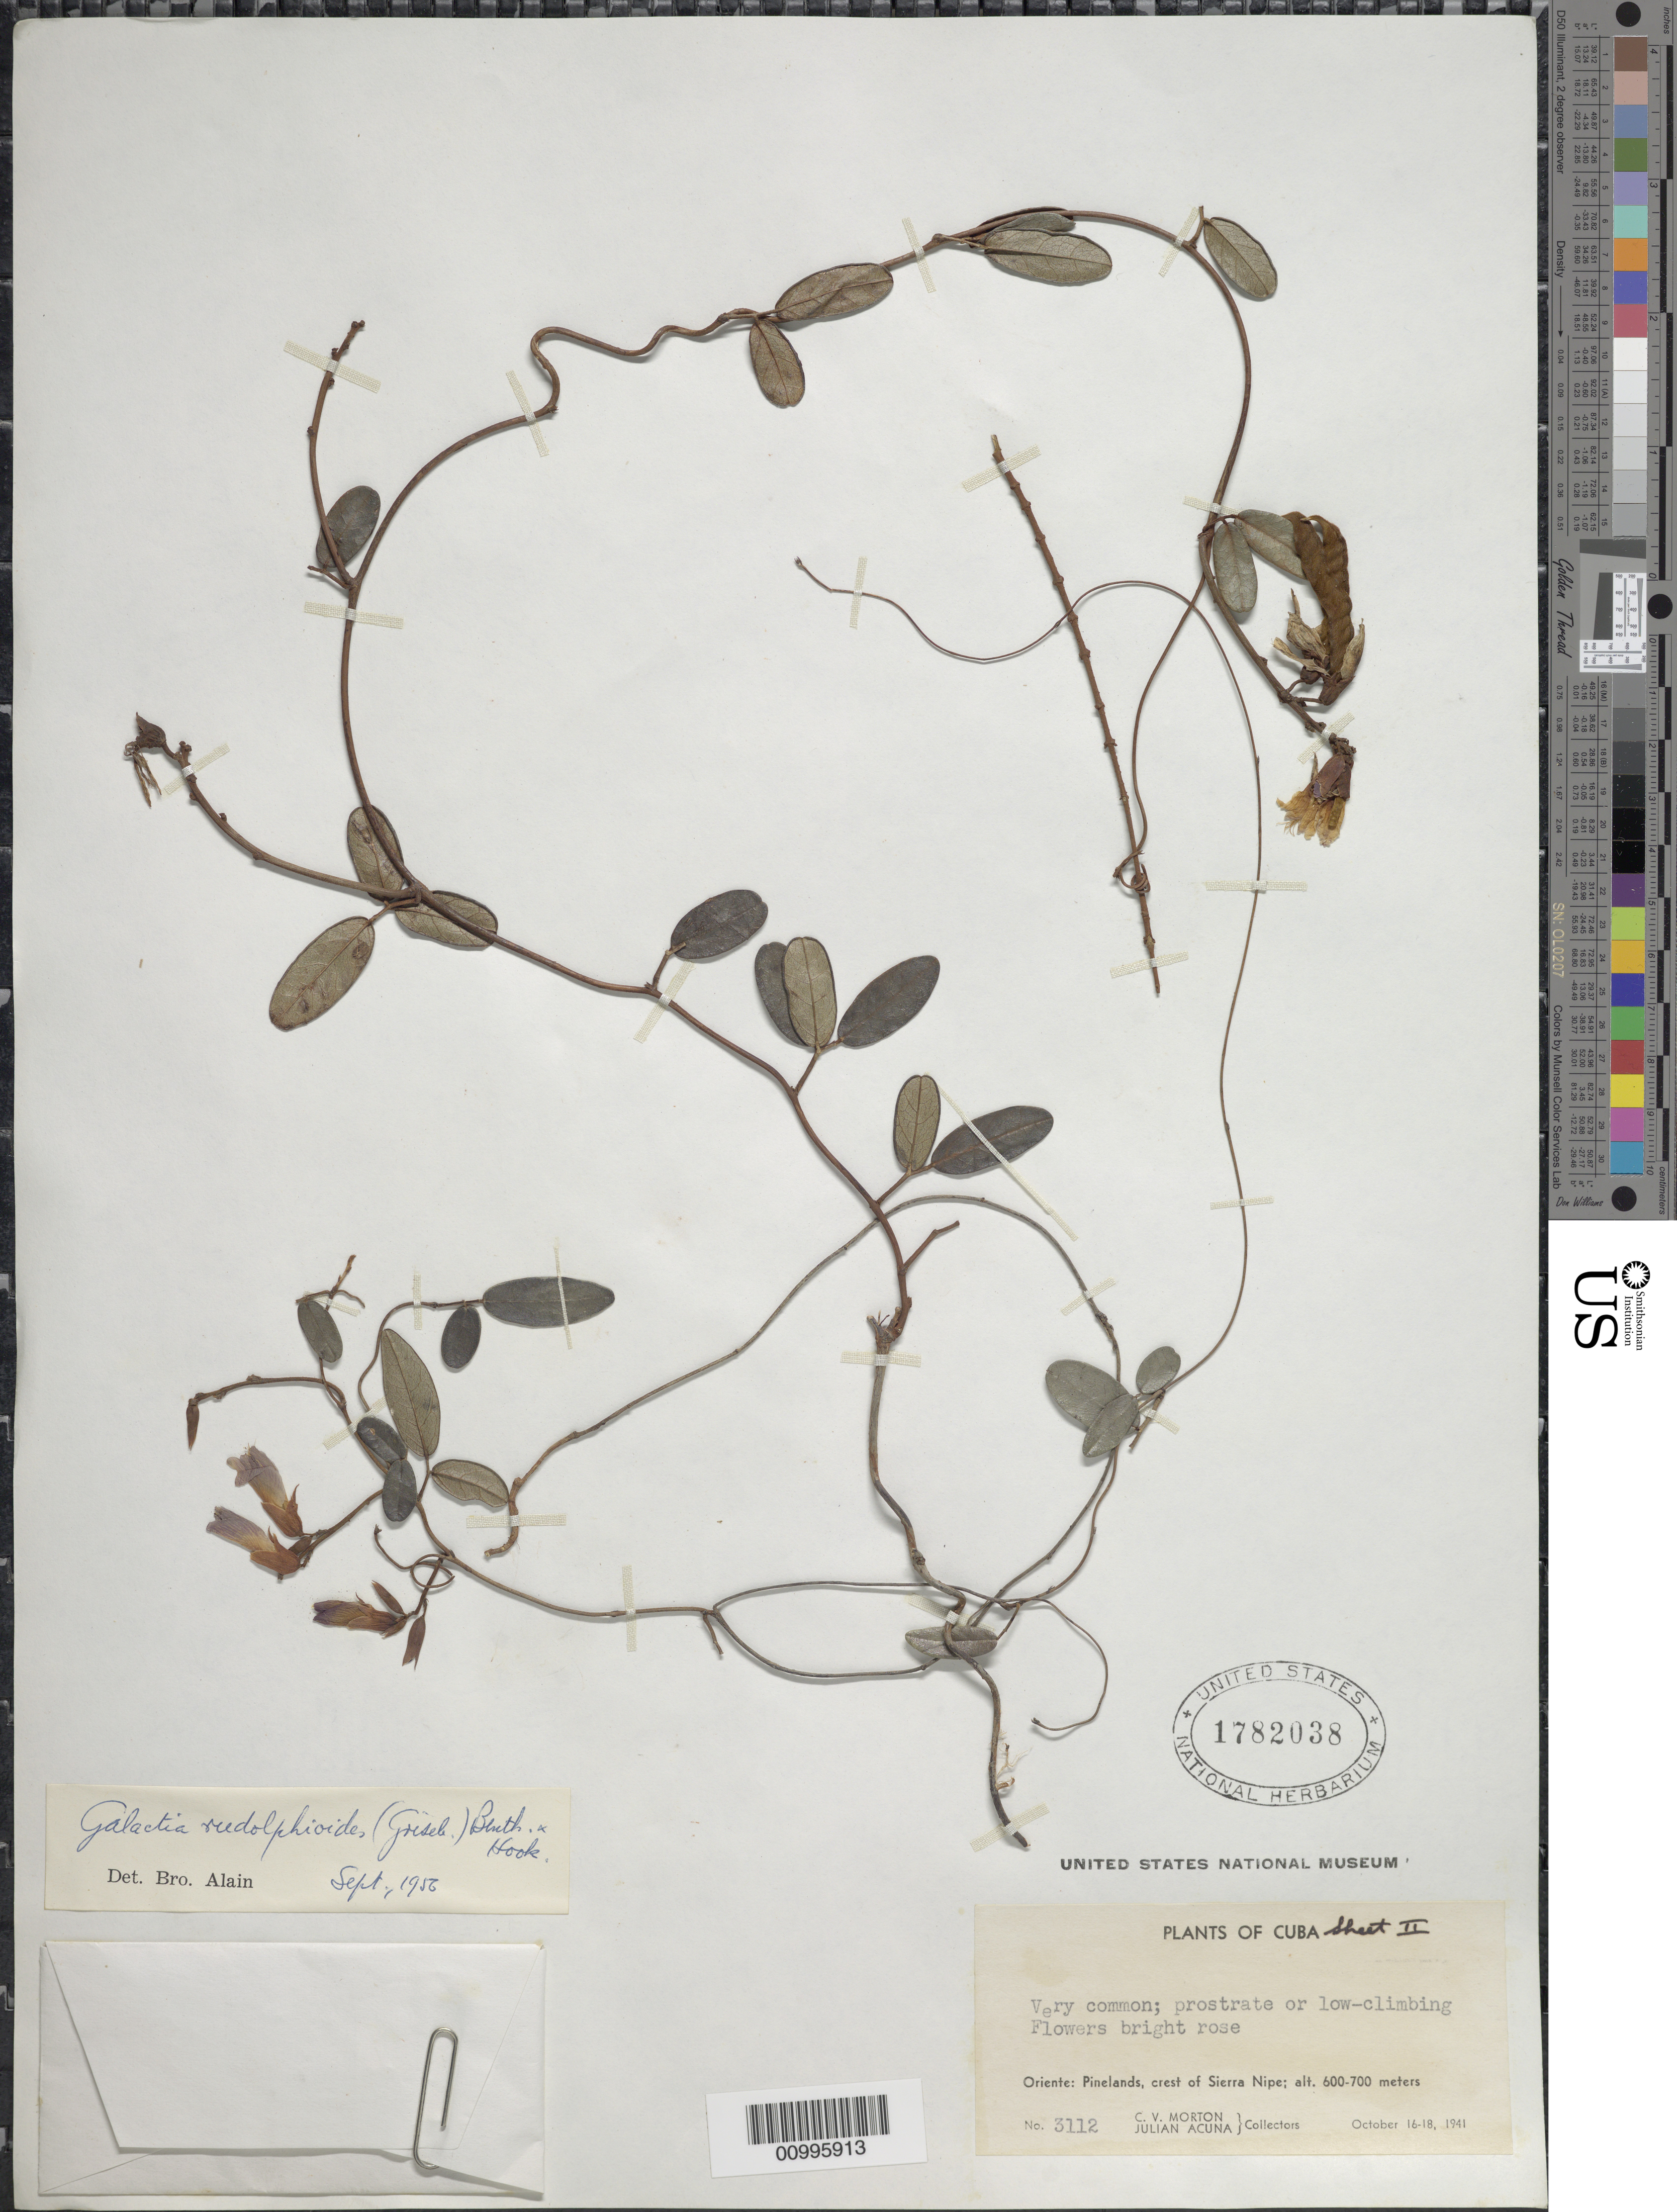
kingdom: Plantae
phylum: Tracheophyta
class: Magnoliopsida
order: Fabales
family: Fabaceae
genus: Rhodopis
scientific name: Rhodopis rudolphioides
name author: (Griseb.) L.P. Queiroz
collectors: J. Acuña & C. V. Morton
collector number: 3112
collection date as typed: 16 Oct 1941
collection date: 1941-10-16/1941-10-18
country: Cuba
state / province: Holguín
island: Cuba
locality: Pinelands, crest of Sierra Nipe [Oriente]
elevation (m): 600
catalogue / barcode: US 1782038